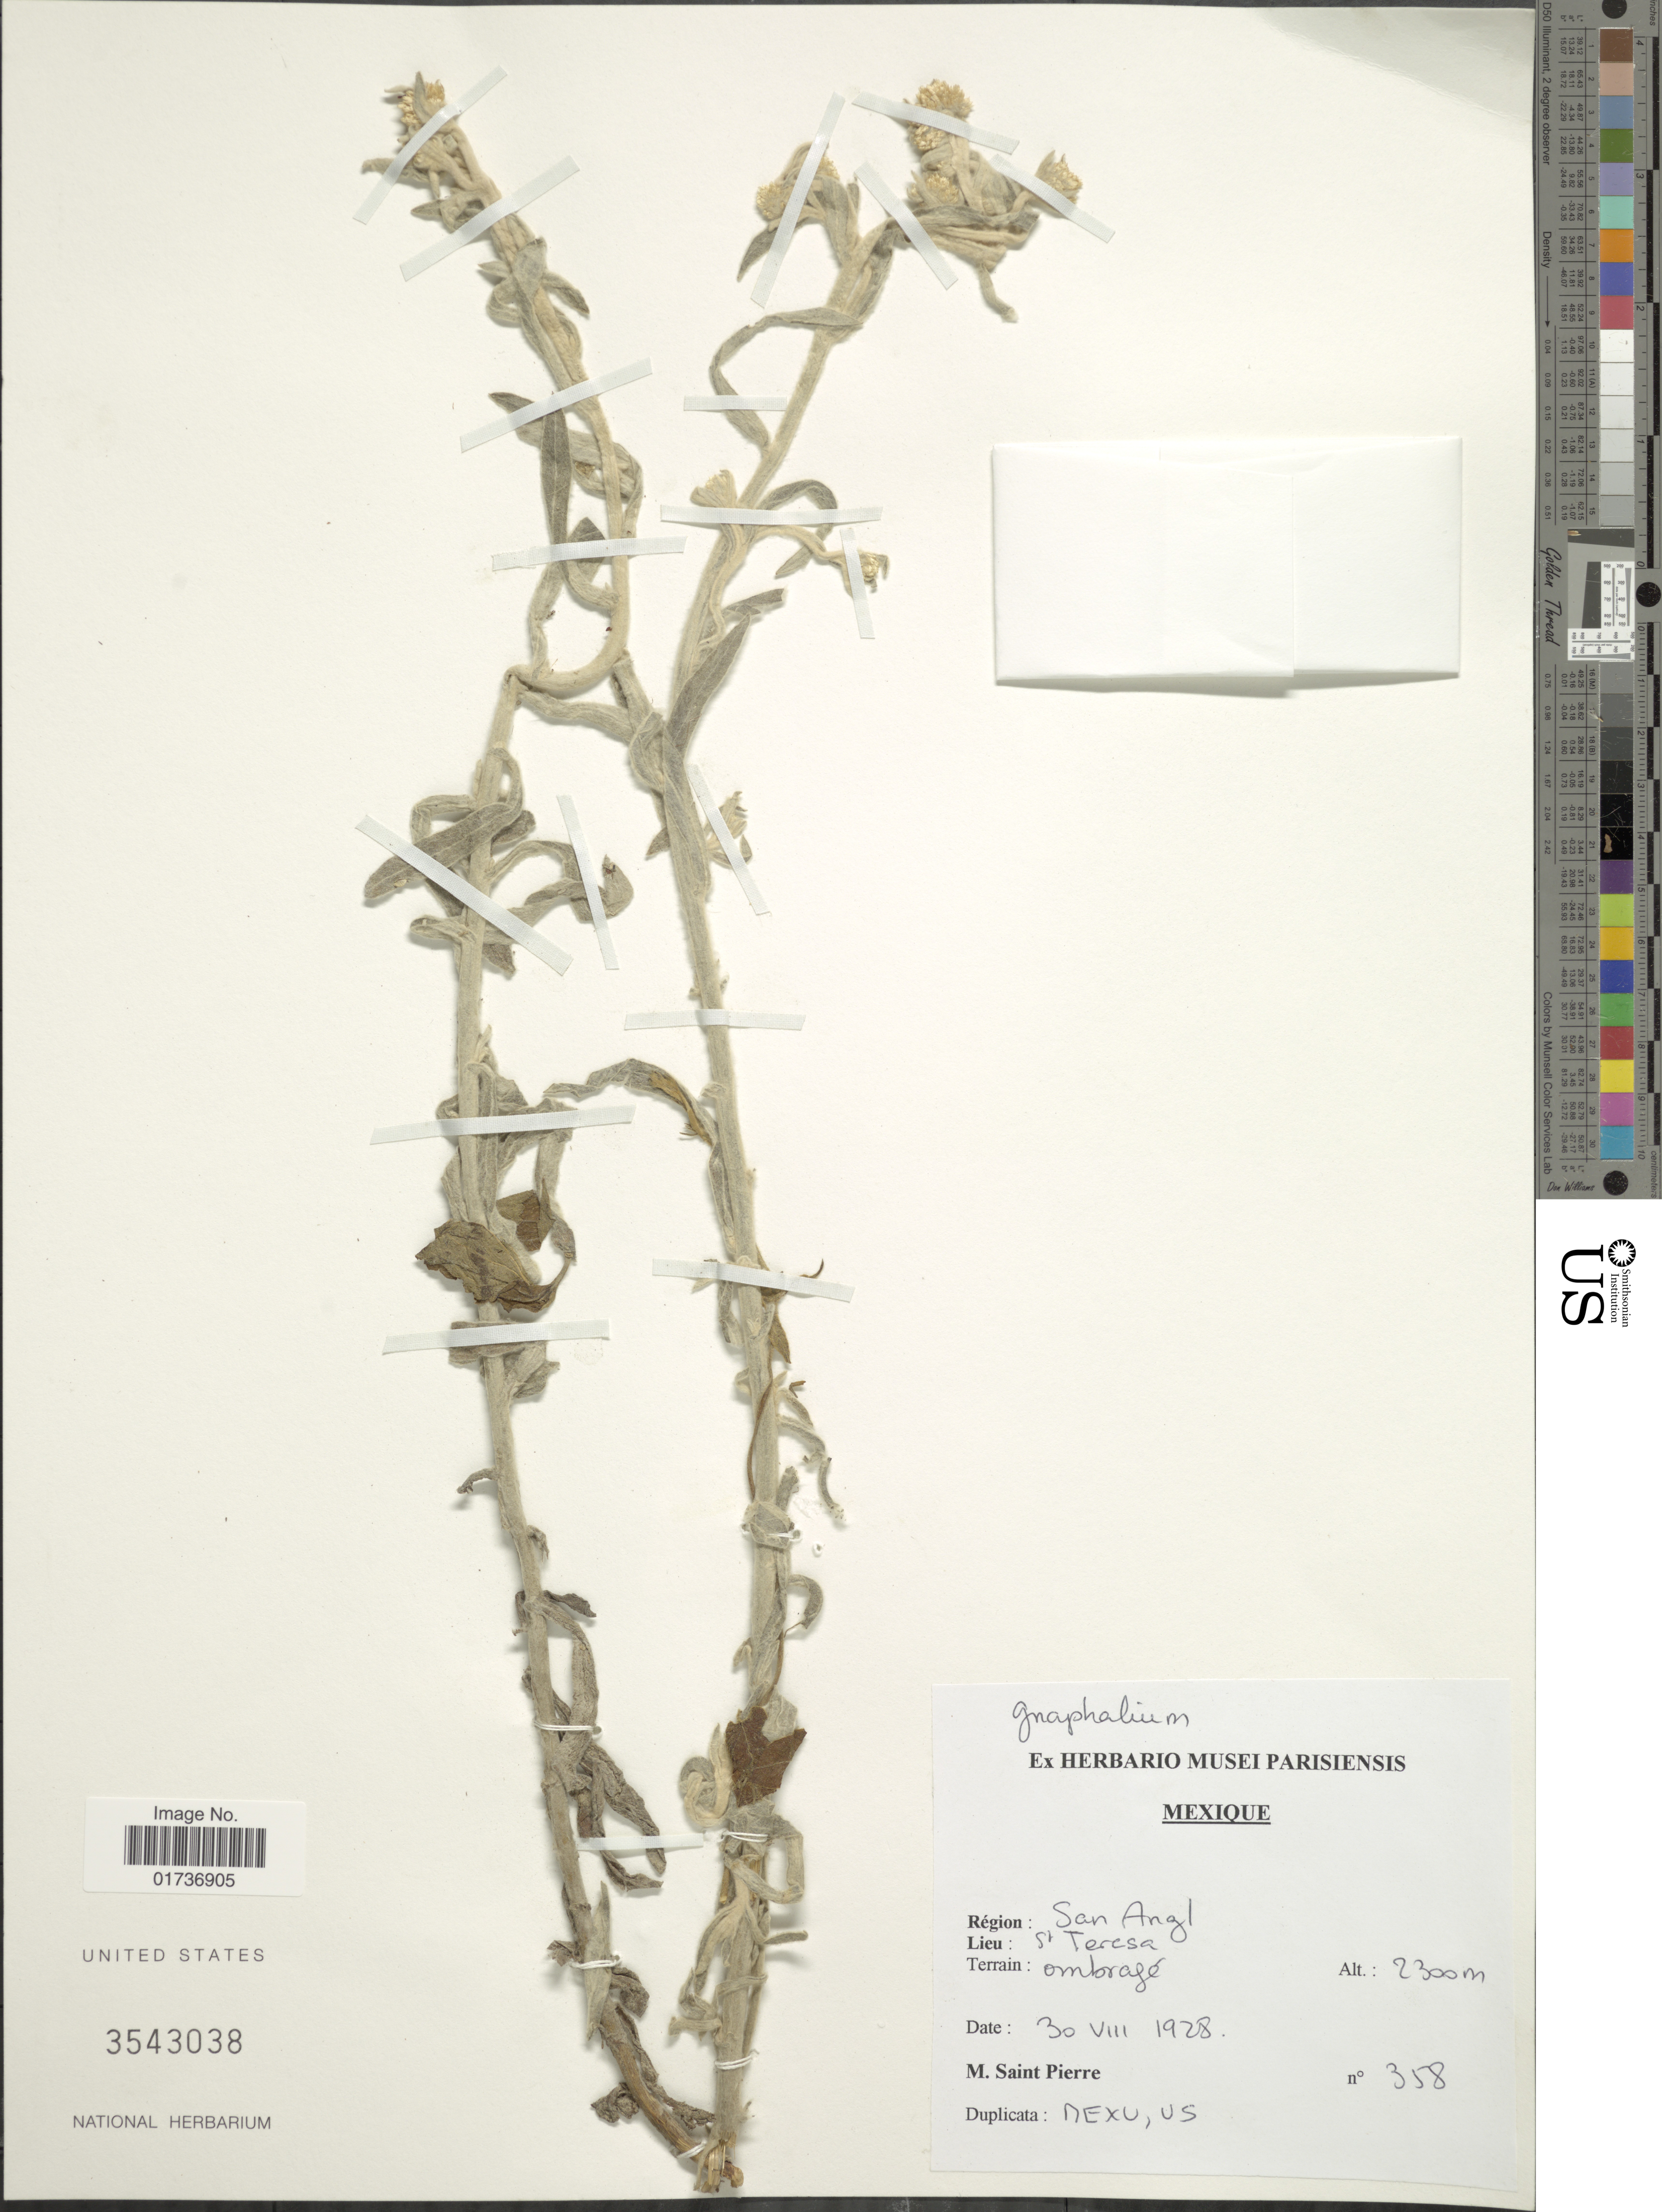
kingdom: Plantae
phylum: Tracheophyta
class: Magnoliopsida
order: Asterales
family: Asteraceae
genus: Gnaphalium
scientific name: Gnaphalium sp.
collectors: M. Saint-Pierre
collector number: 358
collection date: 1928-08-30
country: Mexico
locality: Région: San Angl, Lieu: St Teresa, Terrain: ombragé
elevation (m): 2300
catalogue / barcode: US 3543038